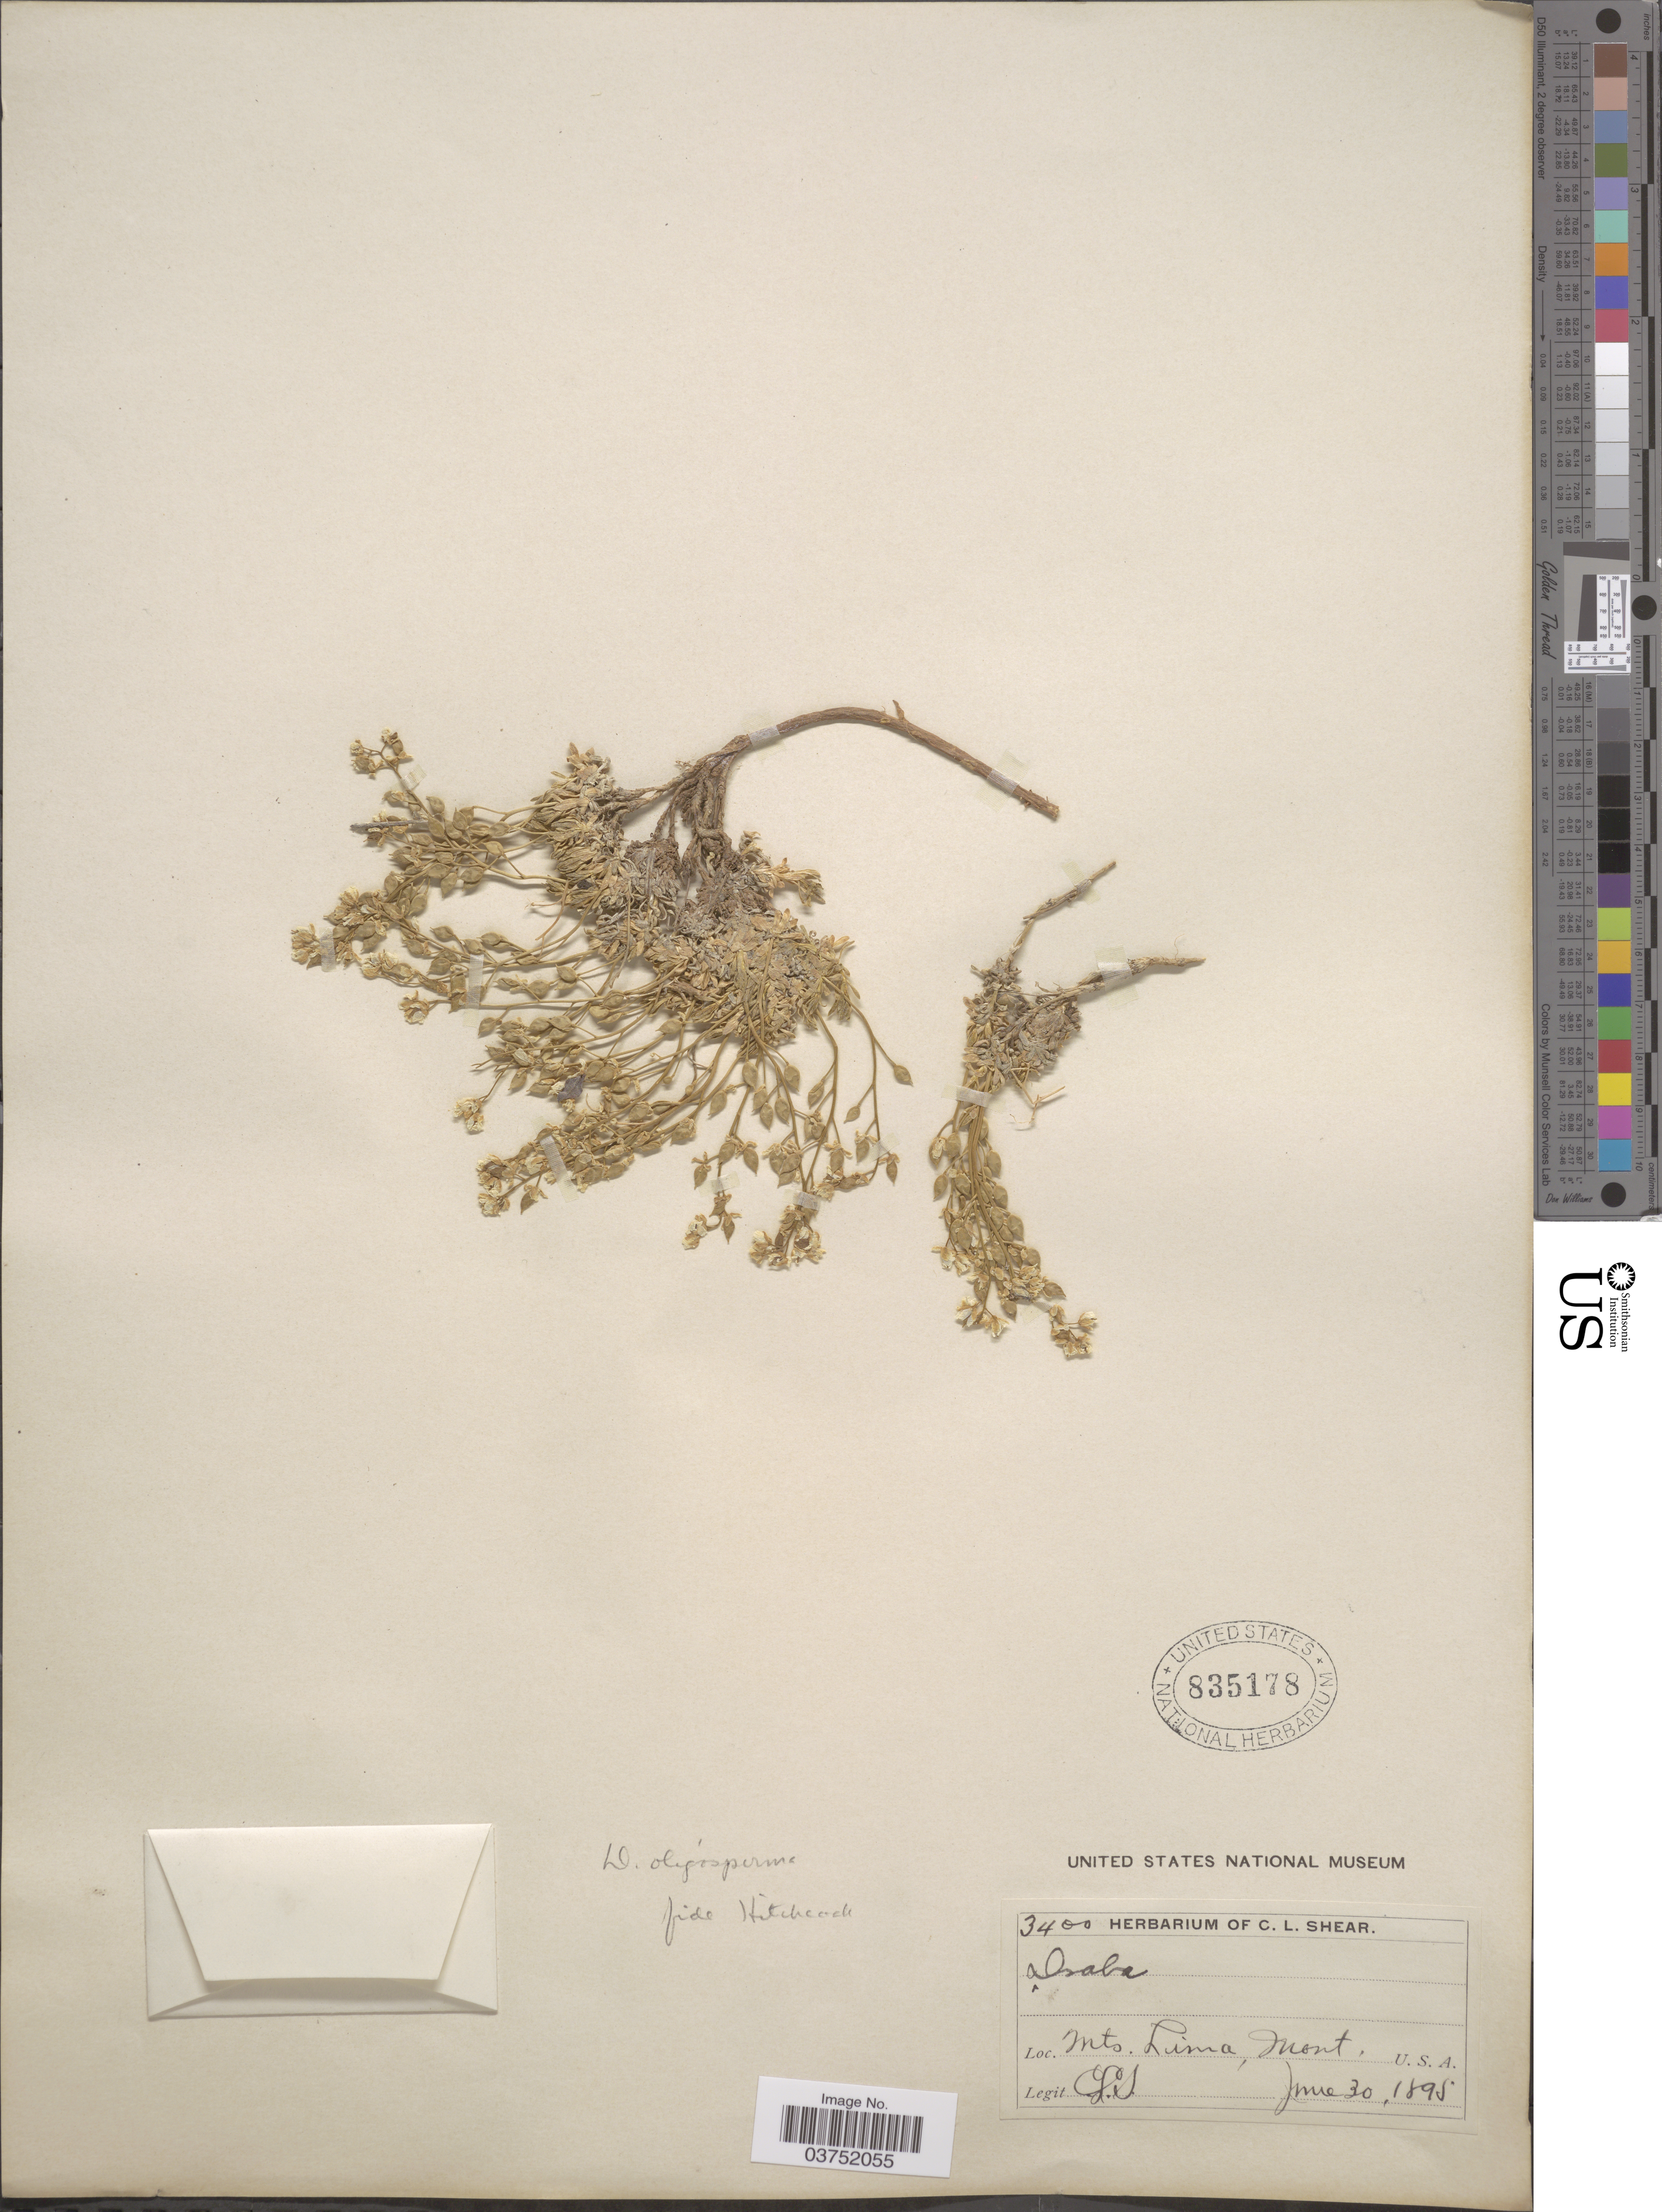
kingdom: Plantae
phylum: Tracheophyta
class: Magnoliopsida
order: Brassicales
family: Brassicaceae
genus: Draba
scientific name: Draba oligosperma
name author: Hook.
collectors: C. L. Shear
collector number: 3400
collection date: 1895-06-30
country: United States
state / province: Montana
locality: Mts. Lima.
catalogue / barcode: US 835178